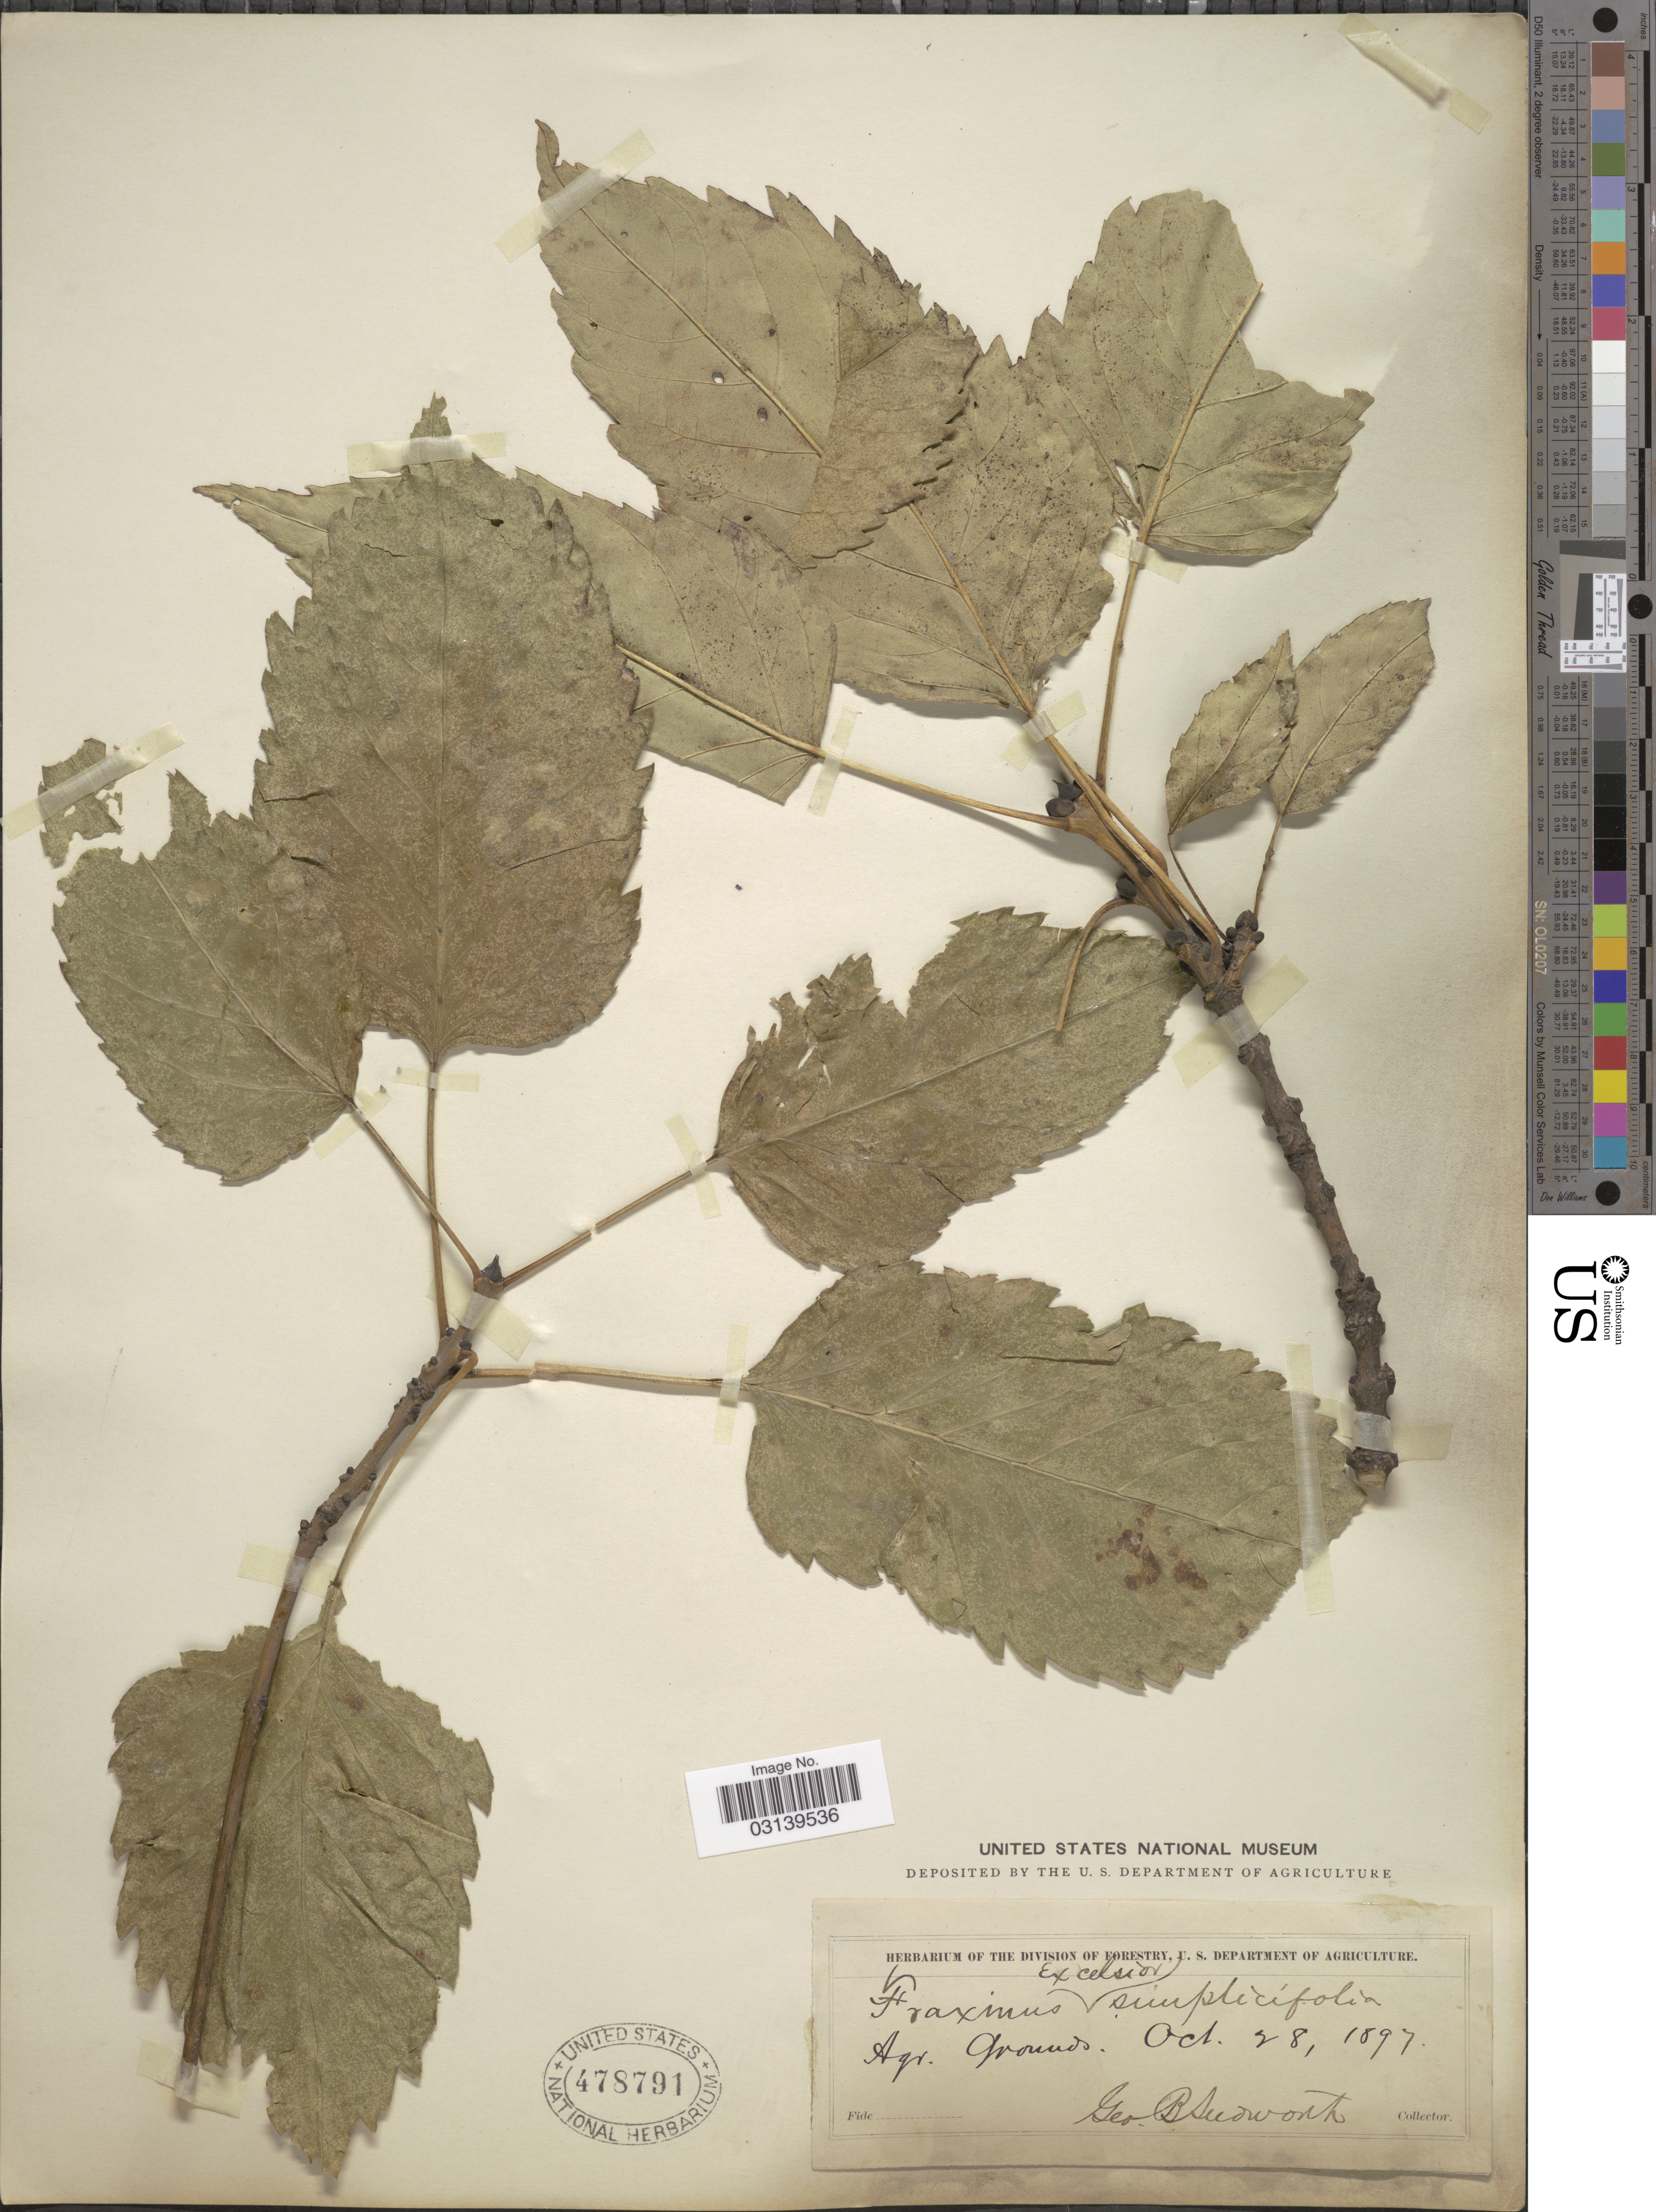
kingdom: Plantae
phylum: Tracheophyta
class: Magnoliopsida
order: Lamiales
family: Oleaceae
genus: Fraxinus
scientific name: Fraxinus excelsior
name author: L.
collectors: G. B. Sudworth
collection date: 1897-10-28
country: United States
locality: Agr. Grounds.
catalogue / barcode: US 478791